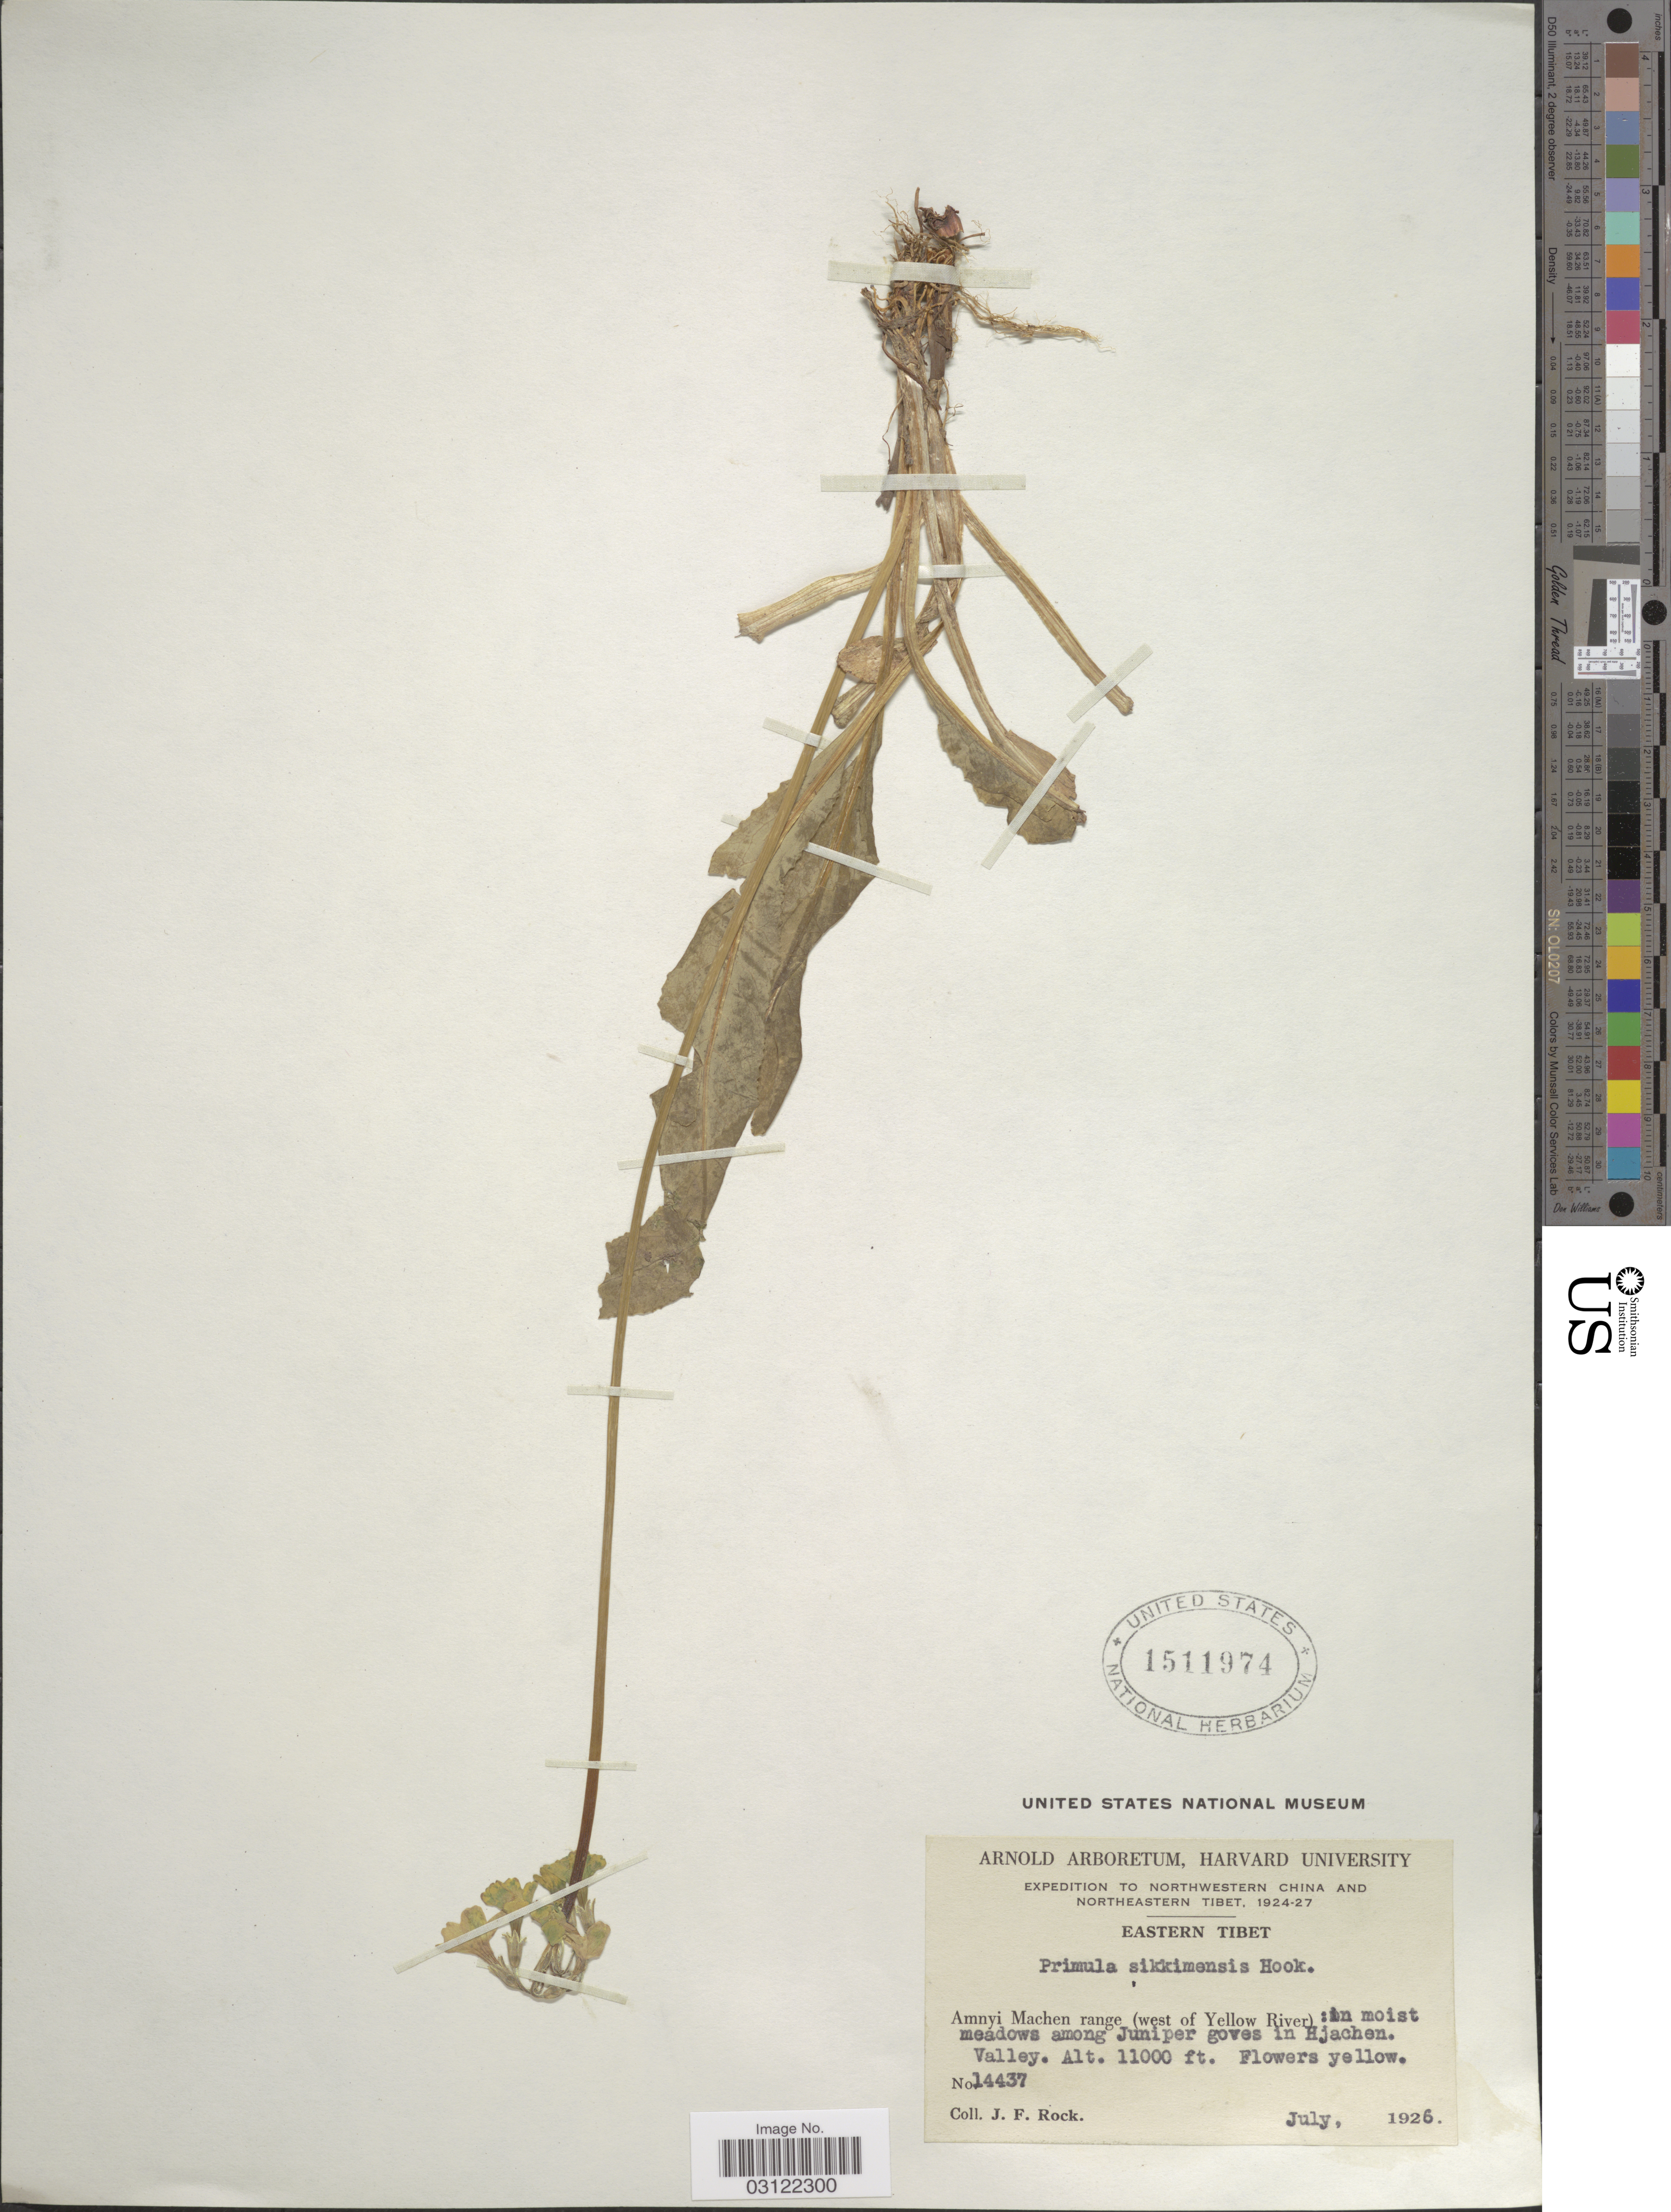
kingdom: Plantae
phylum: Tracheophyta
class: Magnoliopsida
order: Ericales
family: Primulaceae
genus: Primula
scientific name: Primula sikkimensis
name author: Hook.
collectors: J. Rock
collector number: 14437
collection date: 1926-07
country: China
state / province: Xizang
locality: Northwestern China. Northeastern Tibet. Eastern Tibet. Amnyi Machen range (west of Yellow River): in moist meadows among Juniper goves in Hjachen. Valley.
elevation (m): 3353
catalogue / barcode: US 1511974